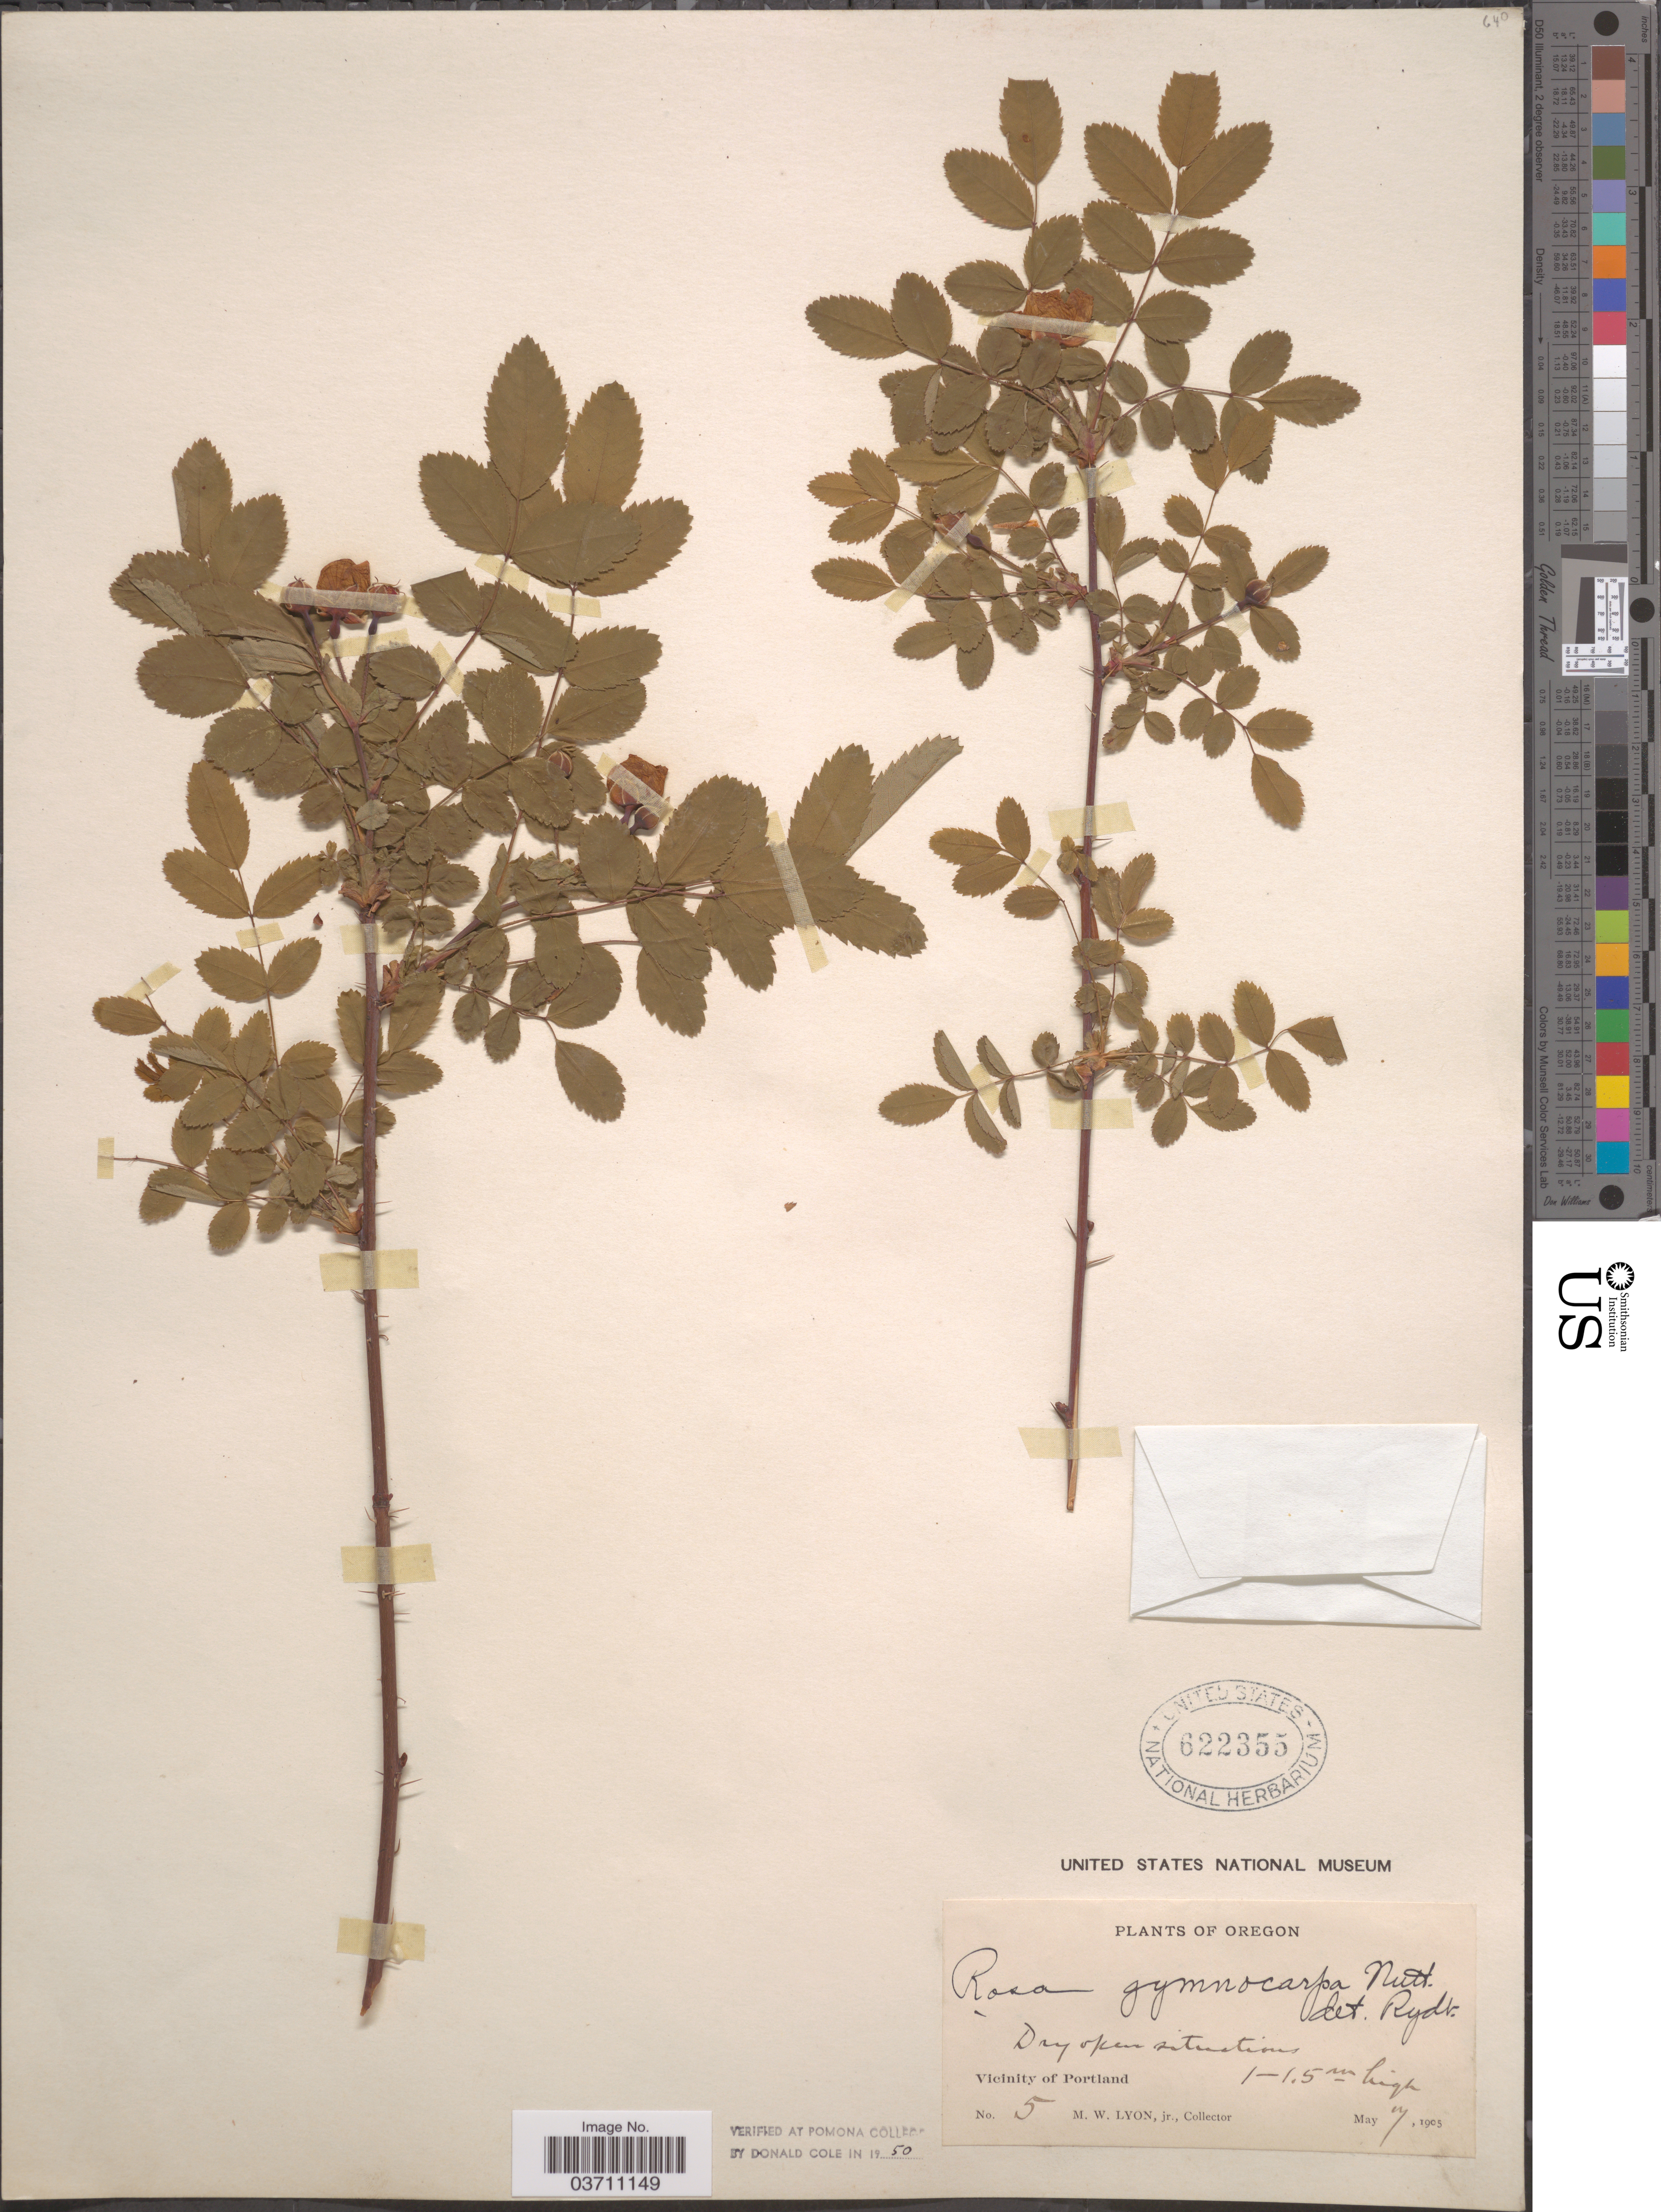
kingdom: Plantae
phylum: Tracheophyta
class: Magnoliopsida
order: Rosales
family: Rosaceae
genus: Rosa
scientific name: Rosa gymnocarpa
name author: Nutt.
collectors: M. Lyon Jr.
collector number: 5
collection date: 1905-05-07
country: United States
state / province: Oregon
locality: Vicinity of Portland.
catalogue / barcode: US 622355